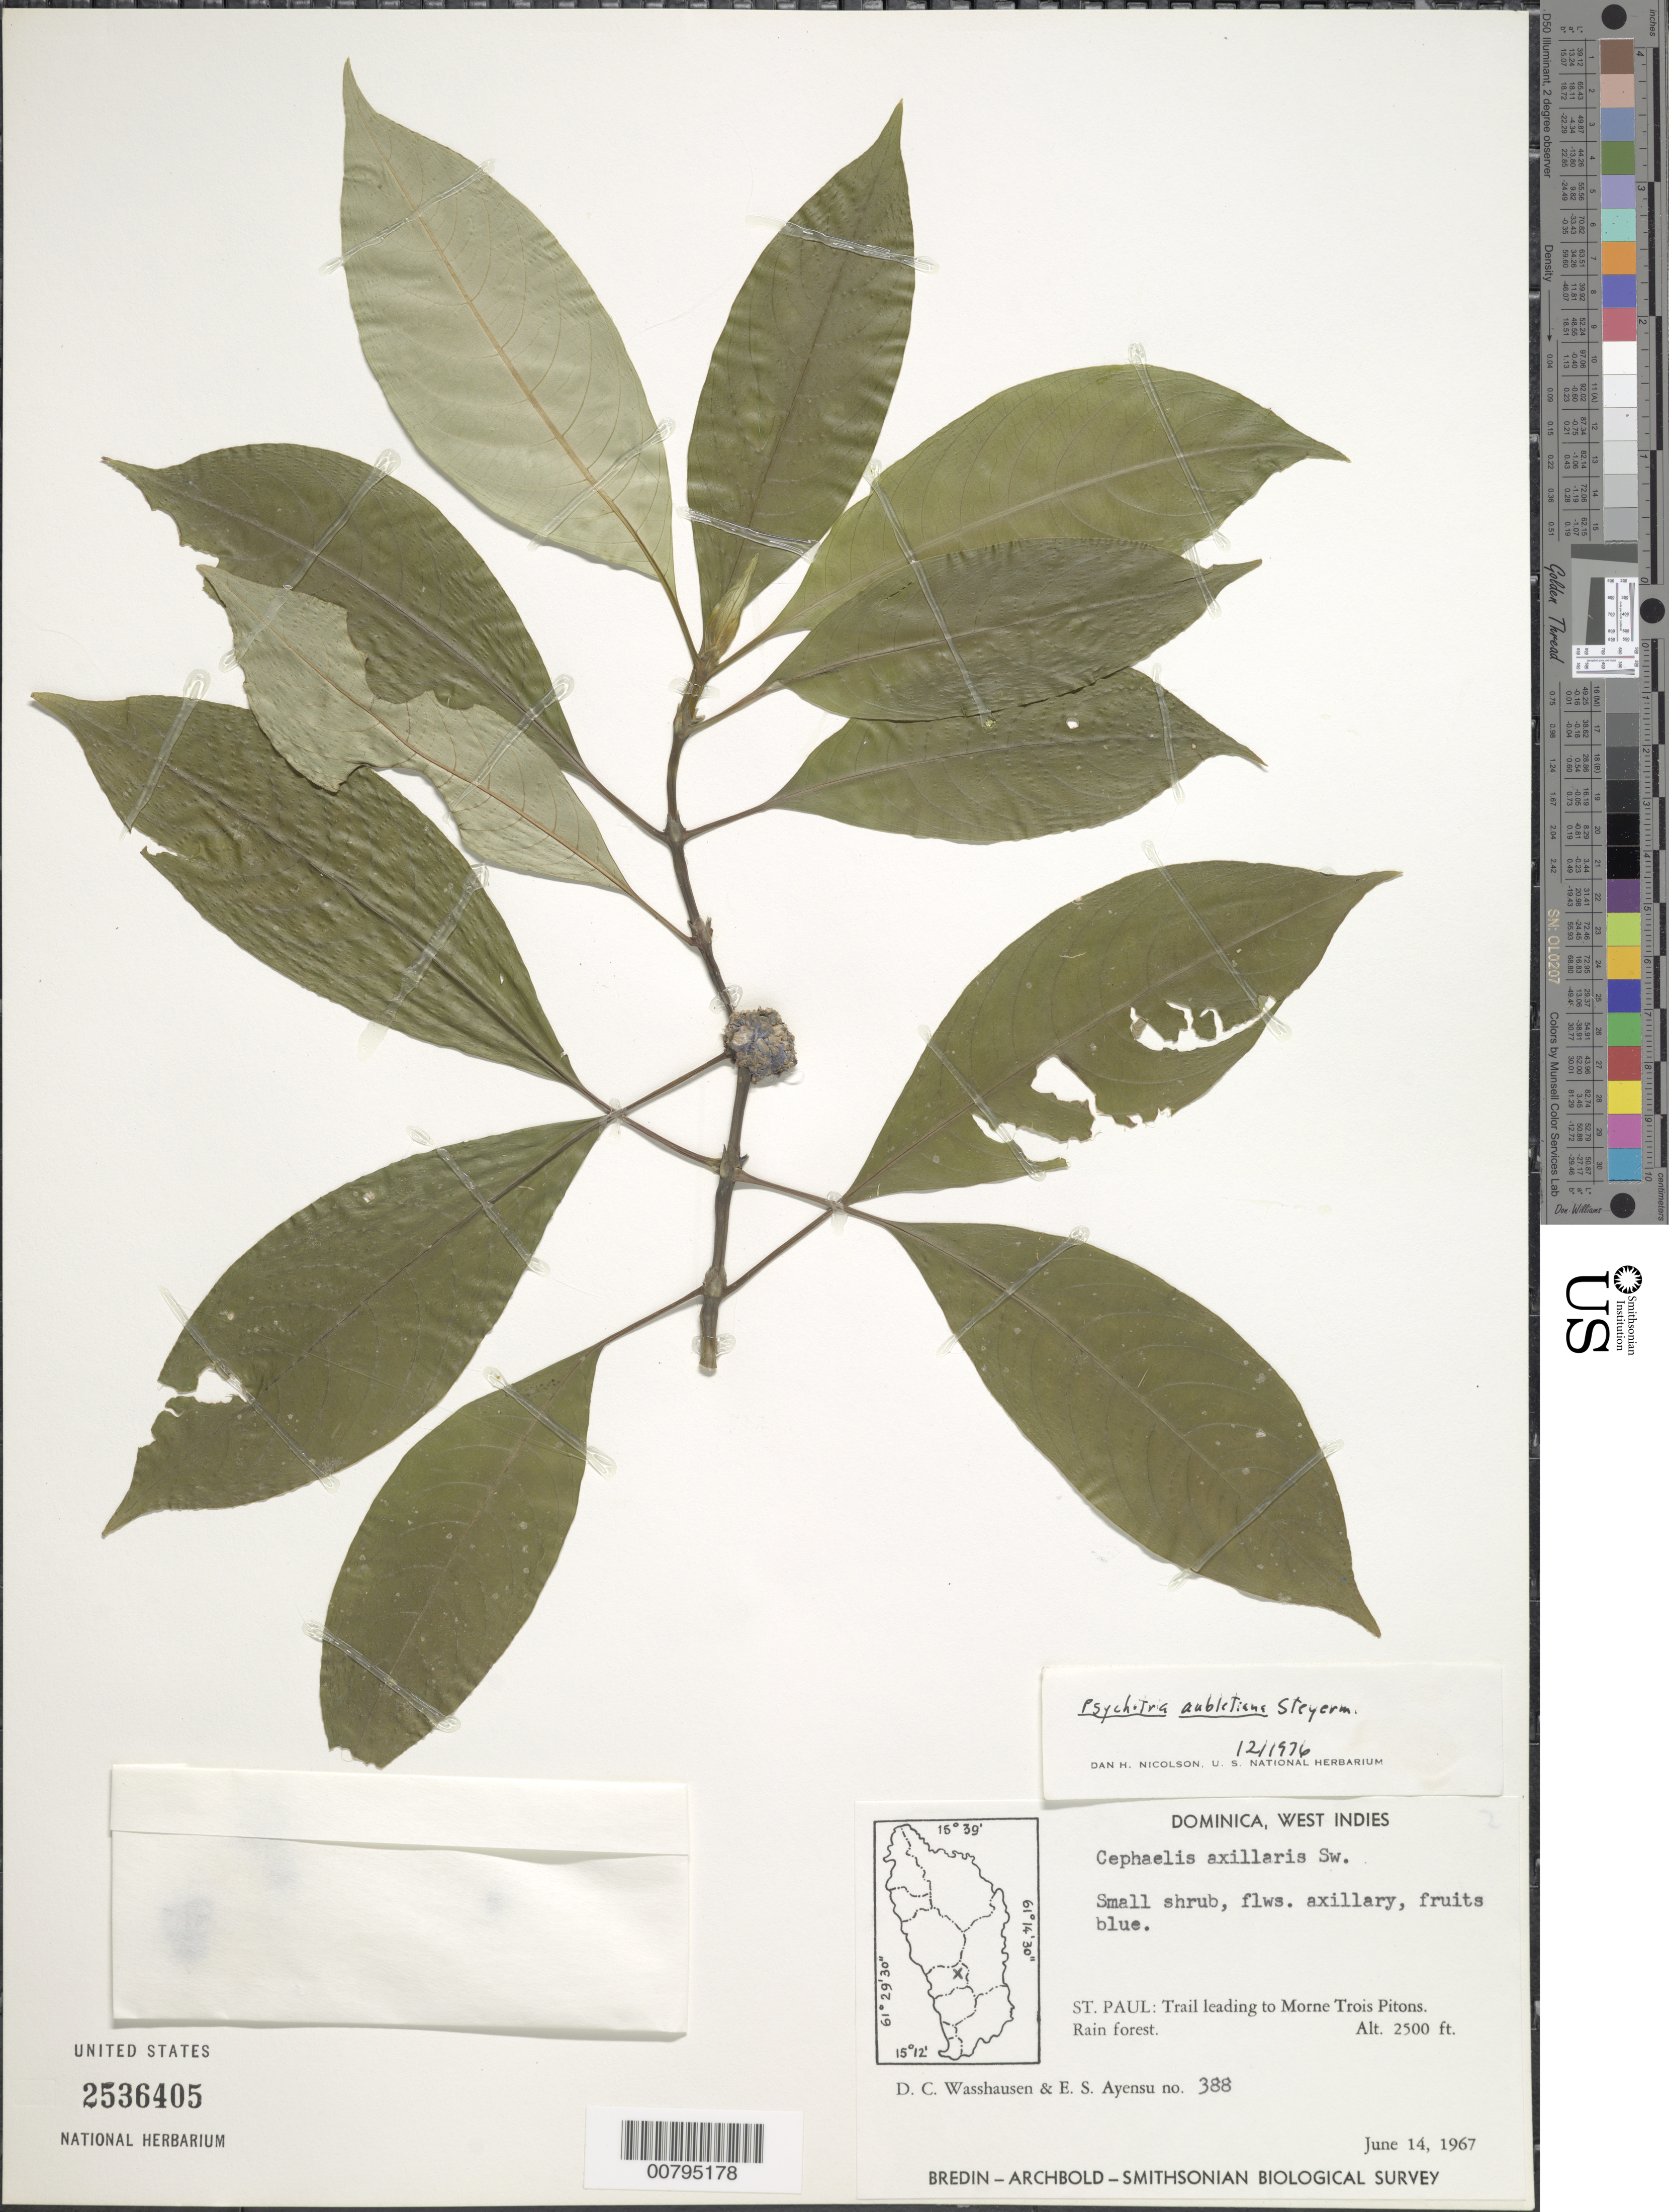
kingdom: Plantae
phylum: Tracheophyta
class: Magnoliopsida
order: Gentianales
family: Rubiaceae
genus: Psychotria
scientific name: Psychotria aubletiana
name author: Steyerm.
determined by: Nicolson, Dan H.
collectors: D. C. Wasshausen & E. S. Ayensu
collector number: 388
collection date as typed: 14 Jun 1967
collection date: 1967-06-14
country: Dominica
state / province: St. Paul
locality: Trail leading to Morne Trois Pitons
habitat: Rainforest near trail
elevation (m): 762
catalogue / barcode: US 2536405